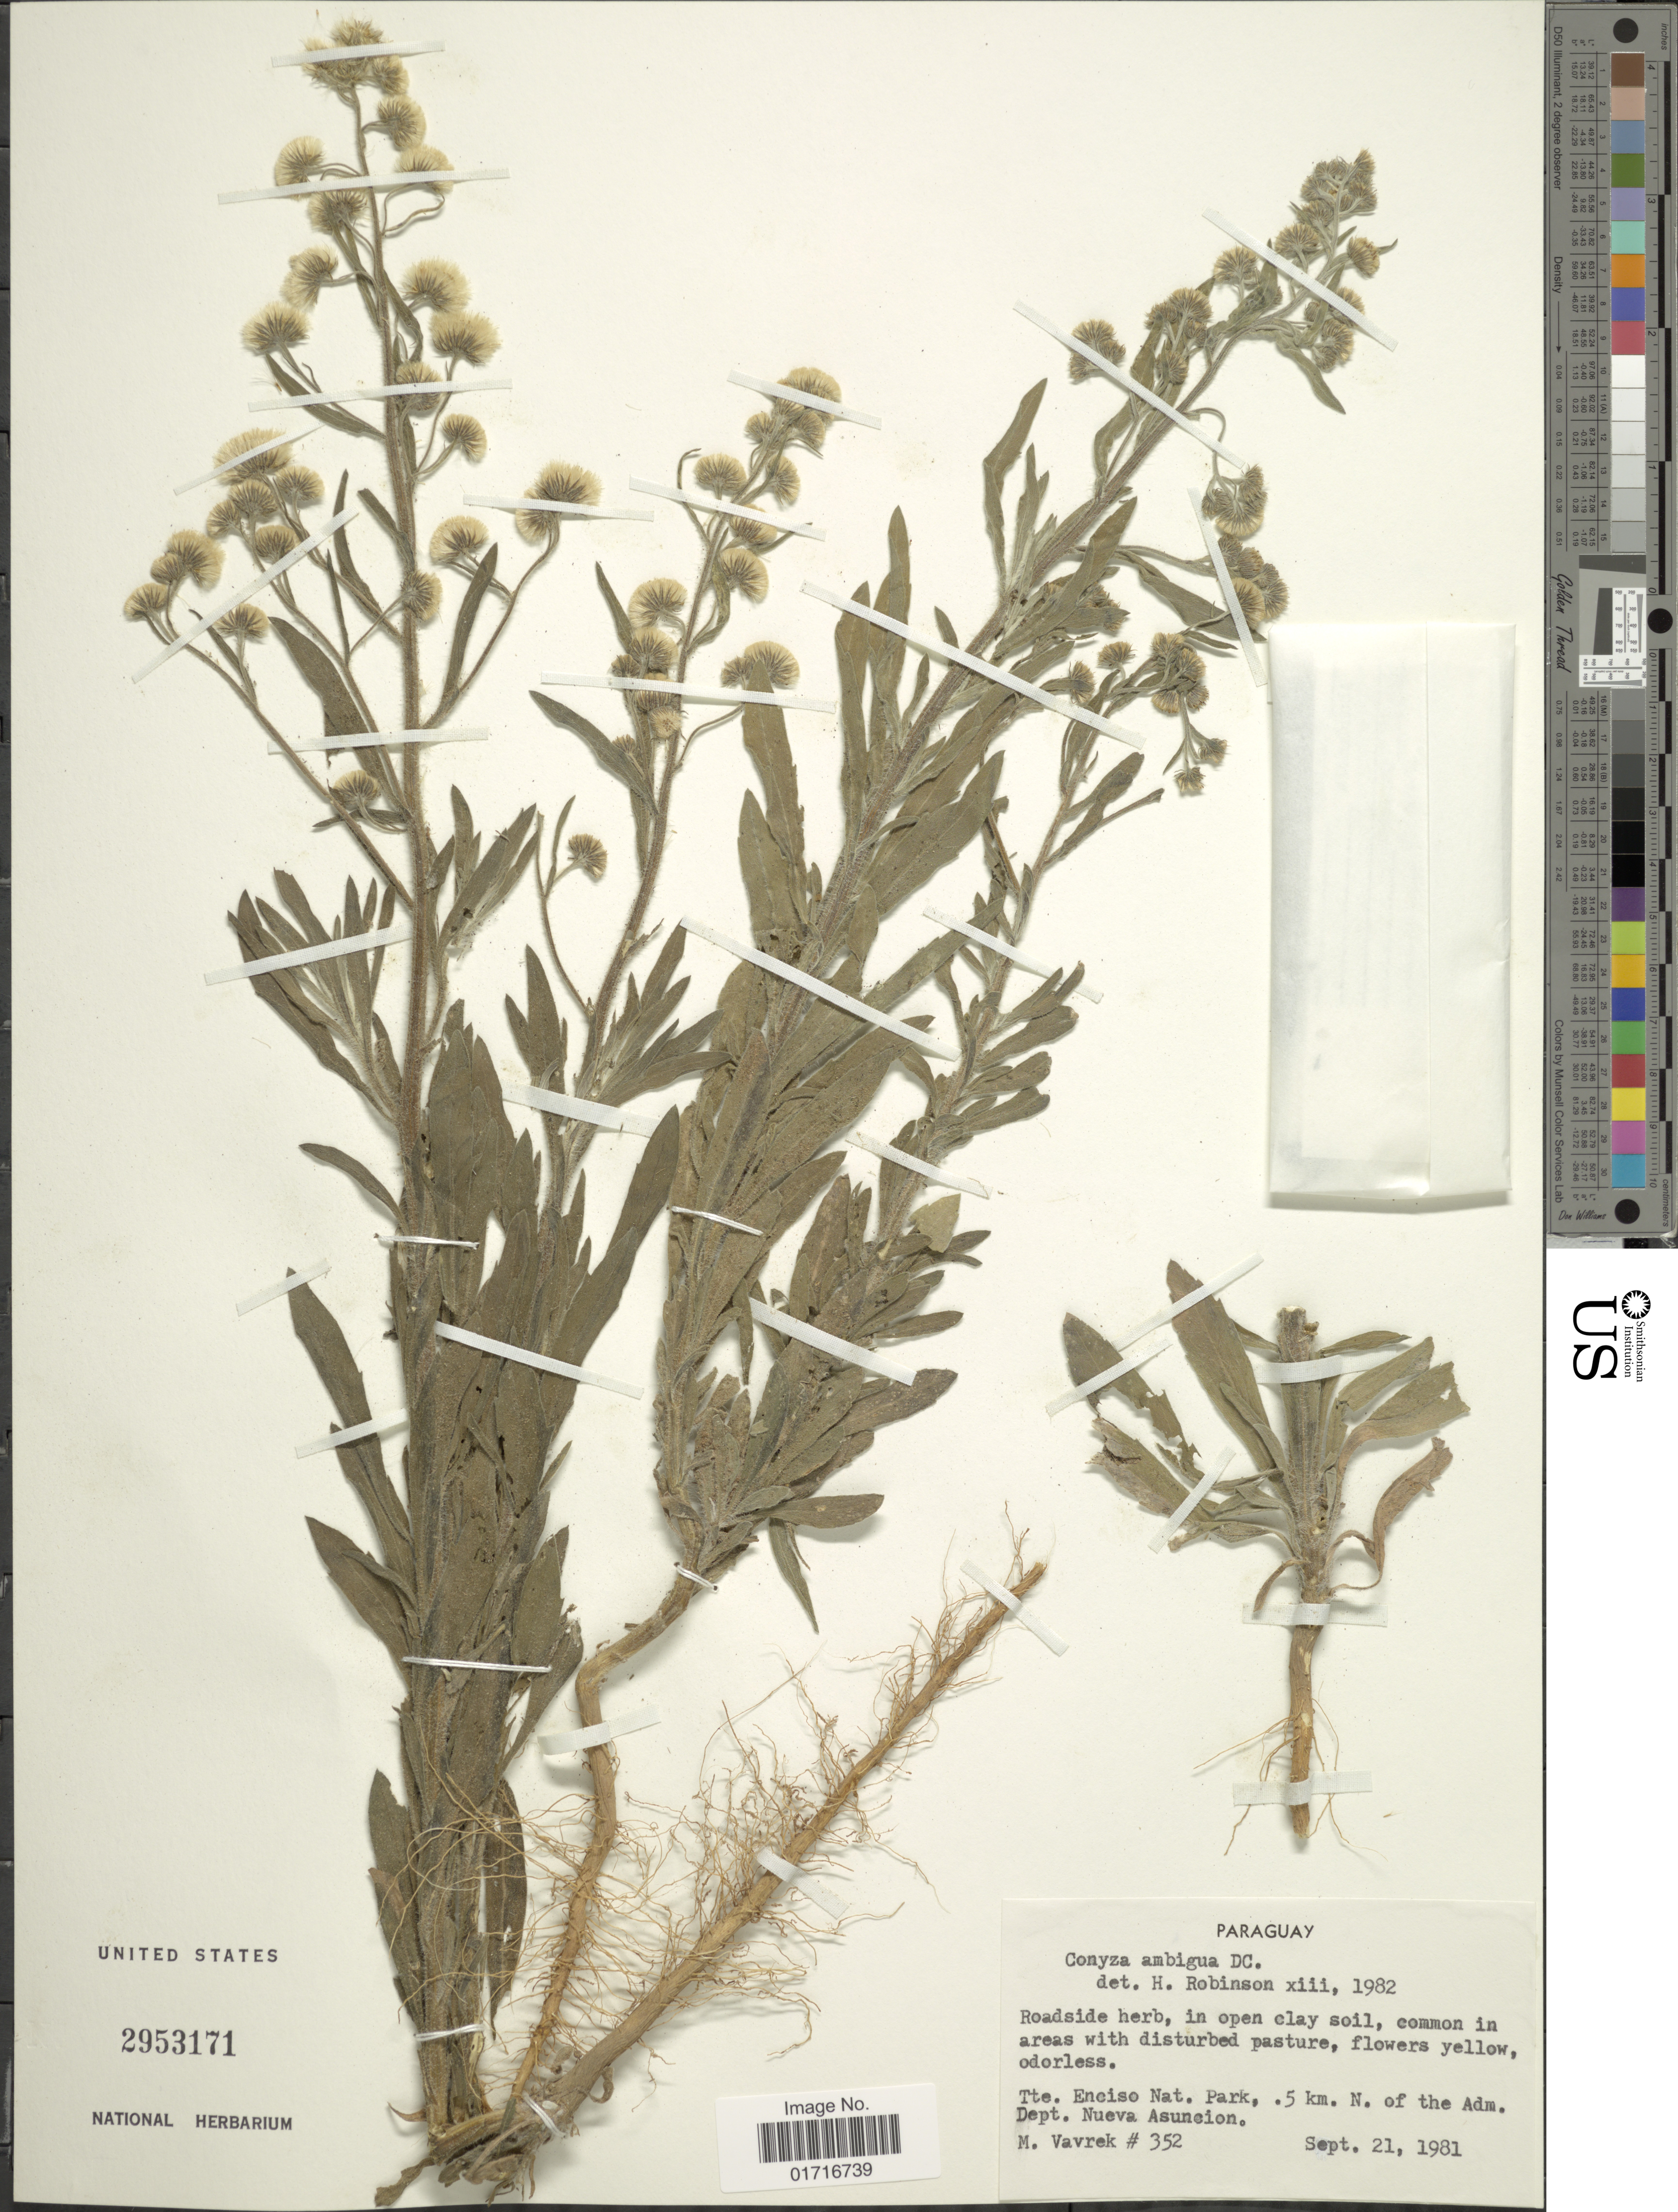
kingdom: Plantae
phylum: Tracheophyta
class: Magnoliopsida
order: Asterales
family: Asteraceae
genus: Conyza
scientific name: Conyza ambigua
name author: DC.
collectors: M. Vavrek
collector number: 352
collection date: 1981-09-21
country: Paraguay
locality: Tte. Enciso Nat. Park,.5 km. N. of the Adm. Dept. Nueva Asuncion.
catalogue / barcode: US 2953171